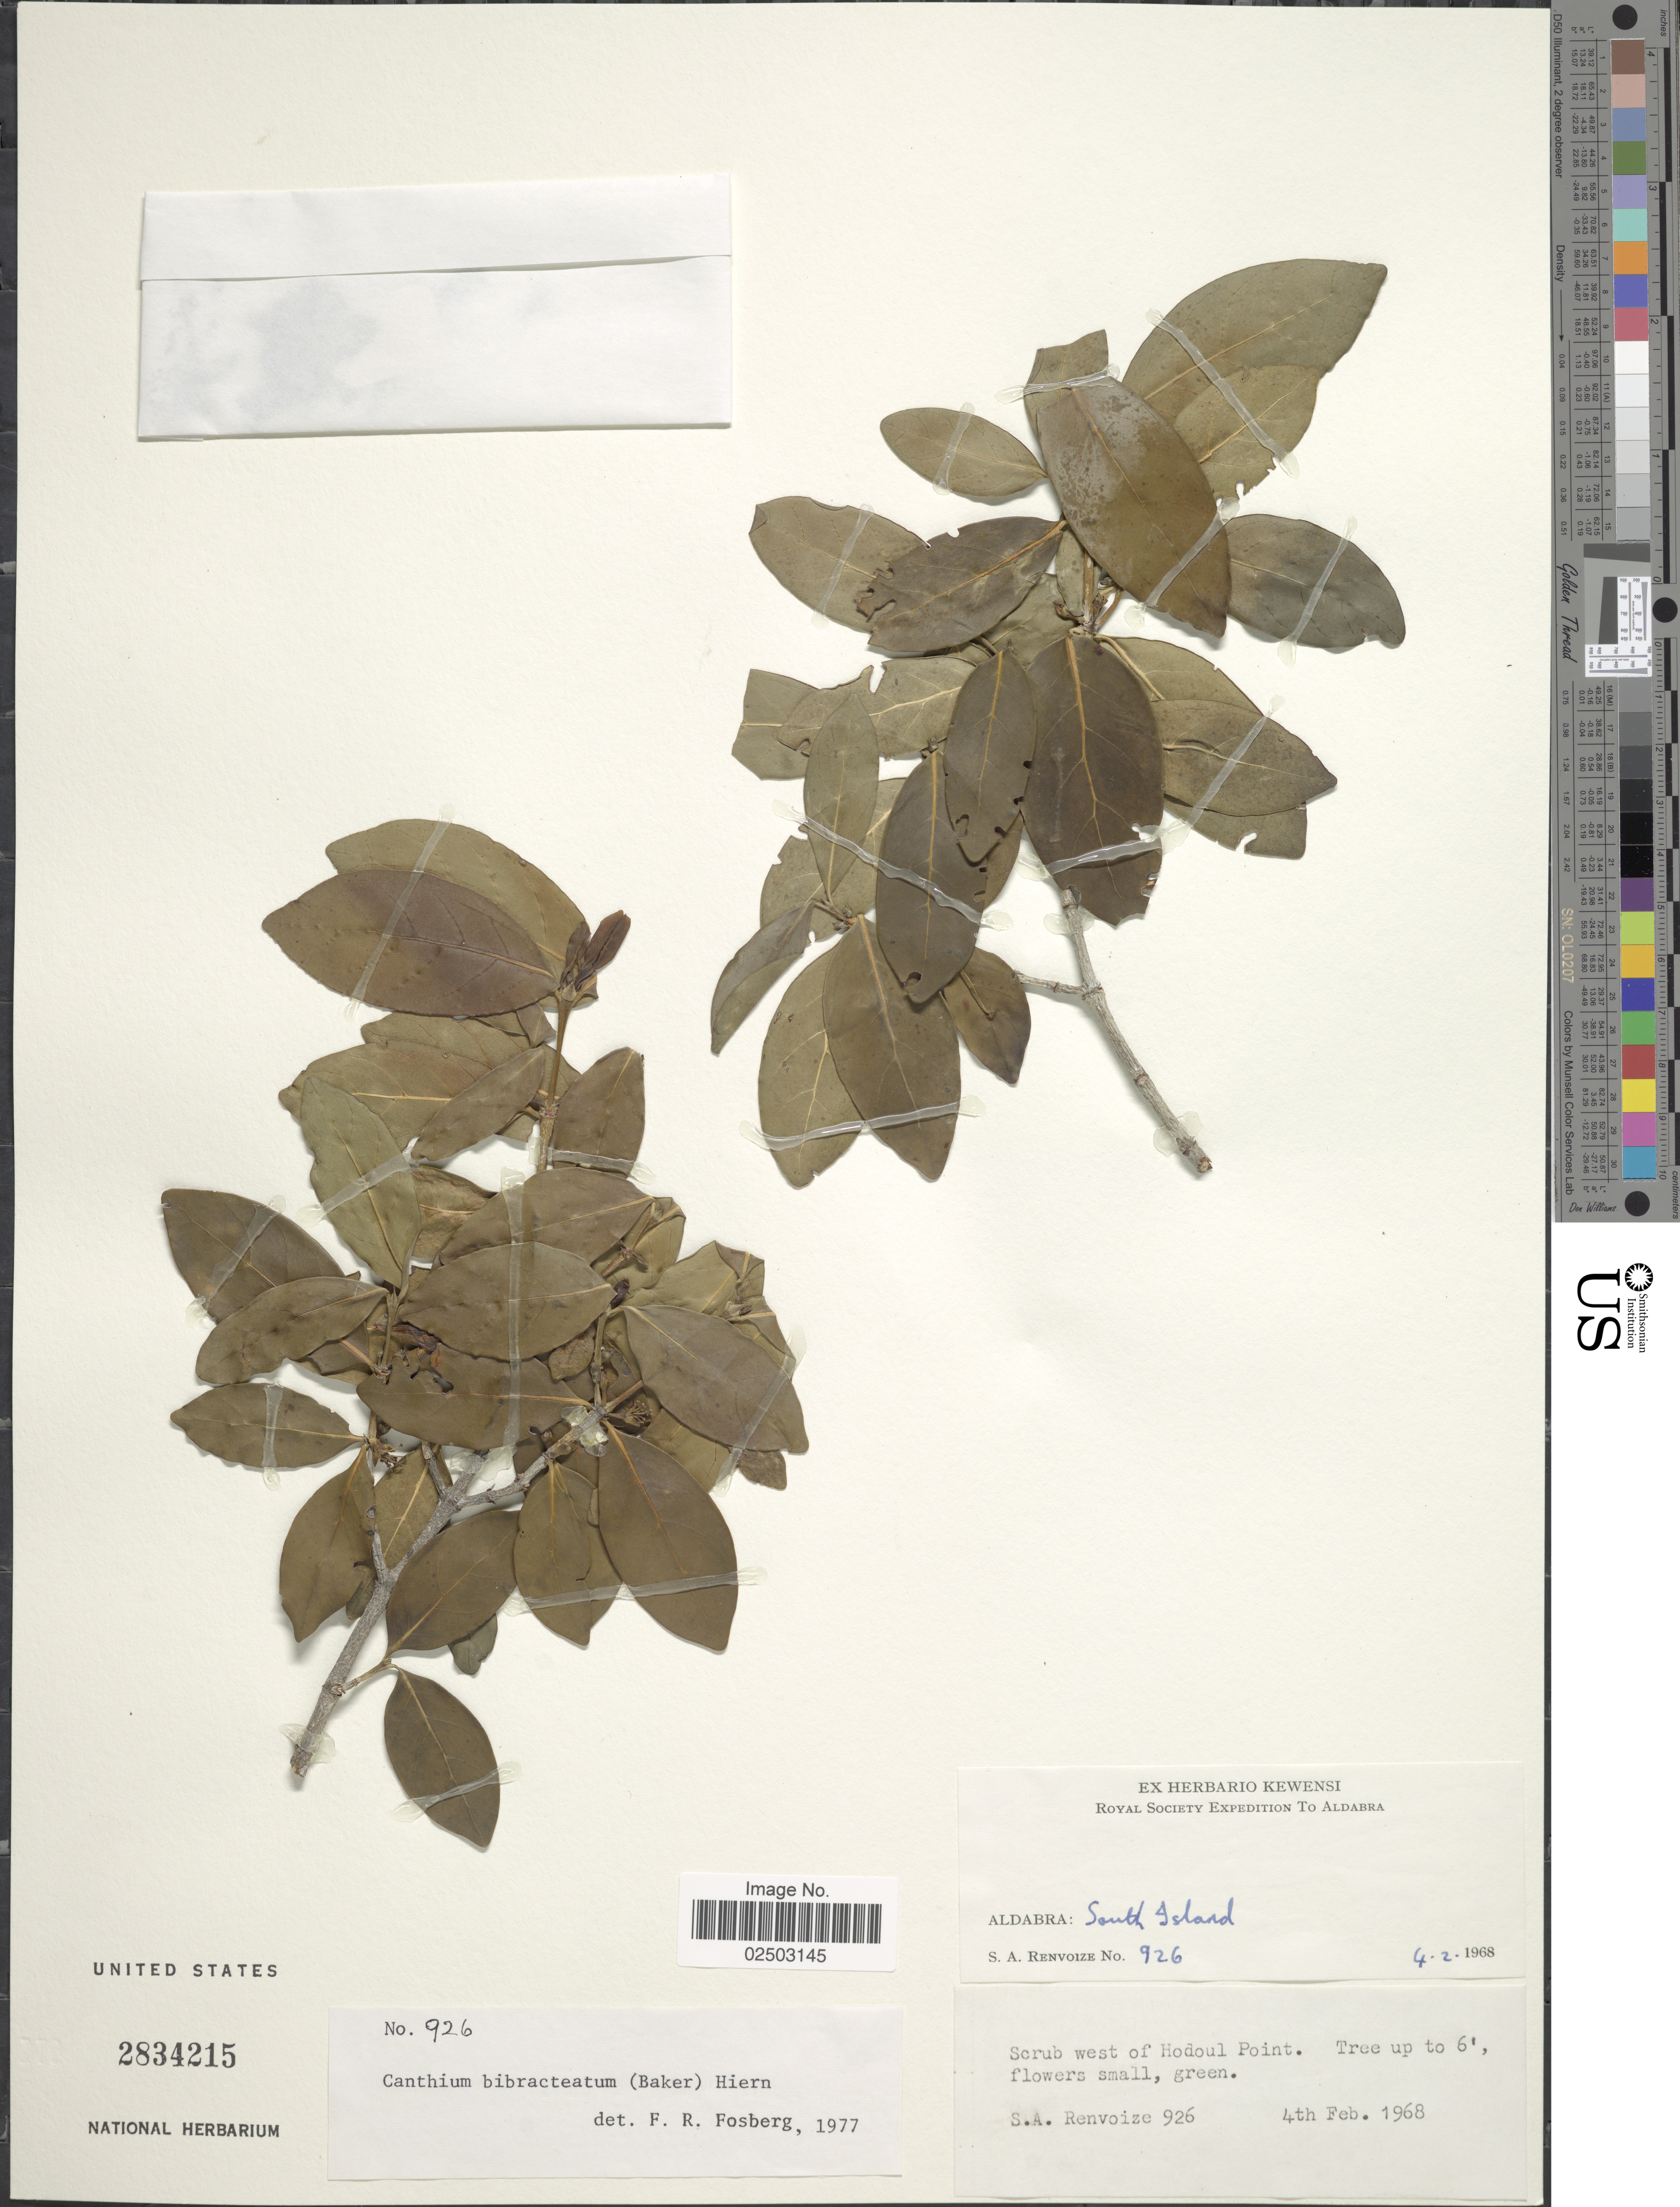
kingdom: Plantae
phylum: Tracheophyta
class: Magnoliopsida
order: Gentianales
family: Rubiaceae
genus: Canthium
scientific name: Canthium bibracteatum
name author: (Baker) Hiern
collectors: S. A. Renvoize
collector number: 926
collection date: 1968-02-04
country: Seychelles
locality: Aldabra: South Island, scrub west of Hodoul Point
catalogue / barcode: US 2834215